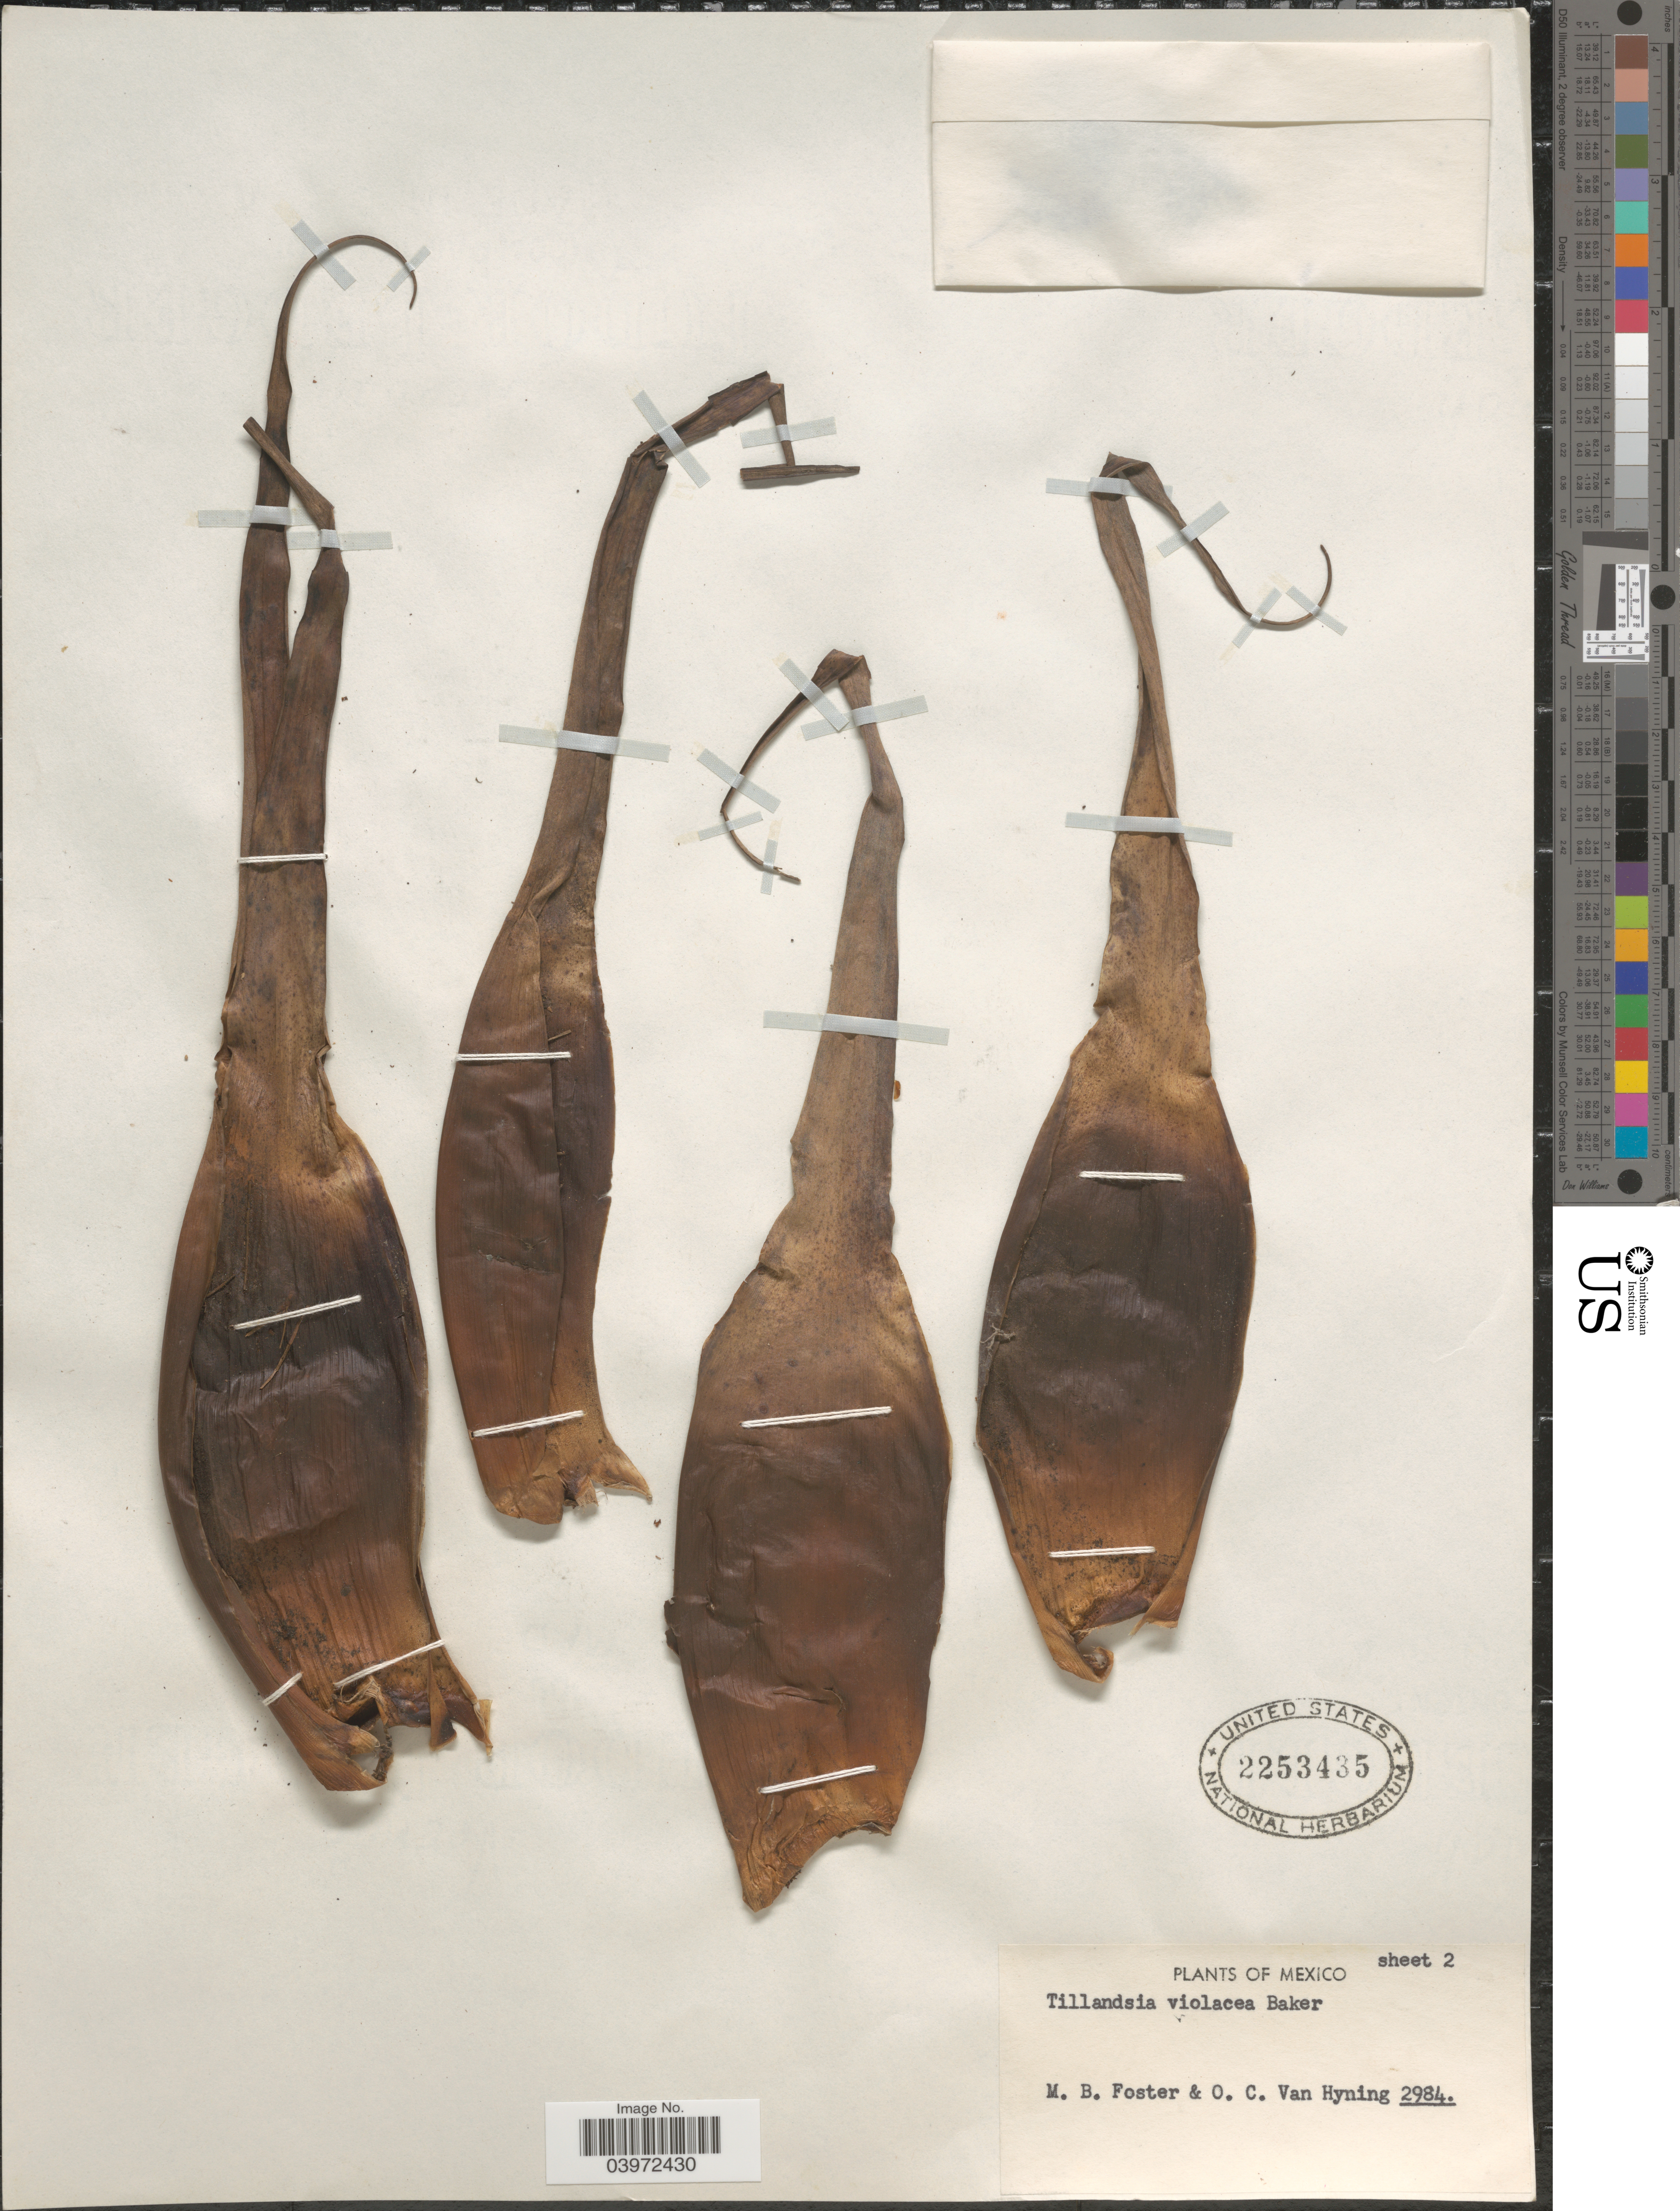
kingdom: Plantae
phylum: Tracheophyta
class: Liliopsida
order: Poales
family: Bromeliaceae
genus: Tillandsia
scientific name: Tillandsia violacea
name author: Klotzsch ex Beer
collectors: M. B. Foster & O. Van Hyning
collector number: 2984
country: Mexico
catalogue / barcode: US 2253435